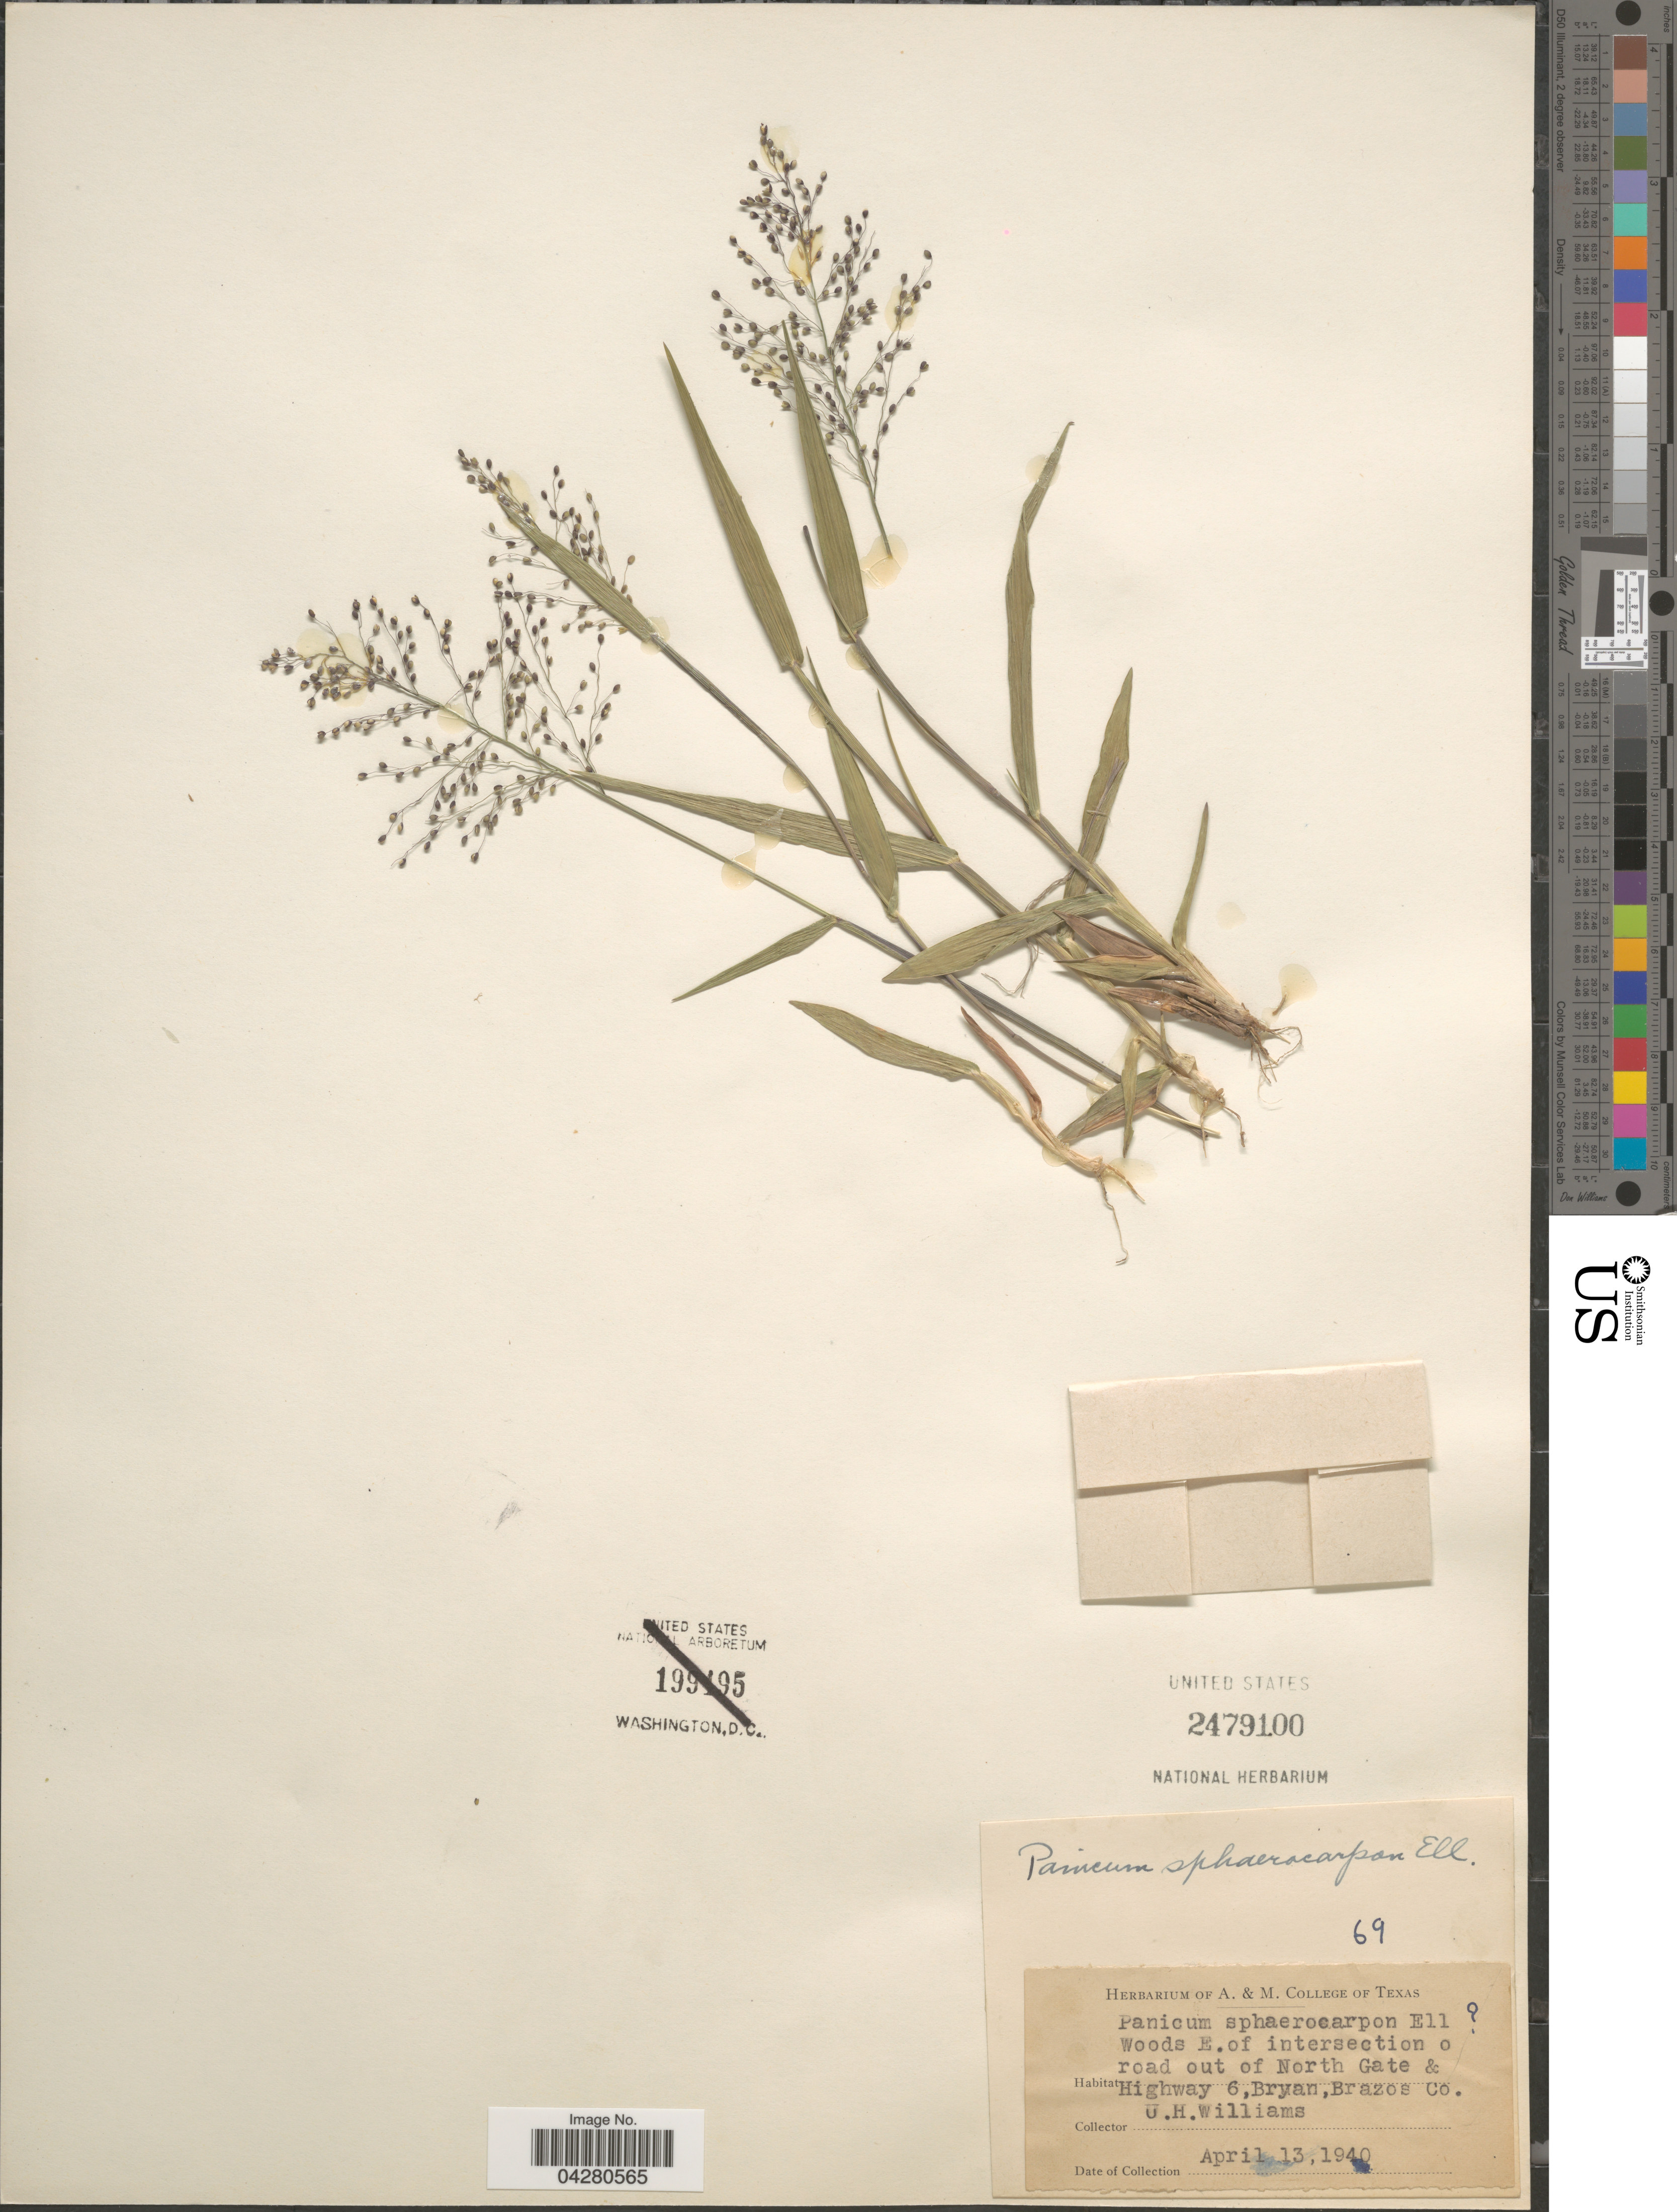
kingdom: Plantae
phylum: Tracheophyta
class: Liliopsida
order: Poales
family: Poaceae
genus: Dichanthelium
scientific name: Dichanthelium dichotomum var. dichotomum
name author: (L.) Gould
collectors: U. Williams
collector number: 69?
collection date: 1940-04-13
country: United States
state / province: Texas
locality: Woods E. of intersection o road out of North Gate & Highway 6, Bryan, Brazos Co.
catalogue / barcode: US 2479100